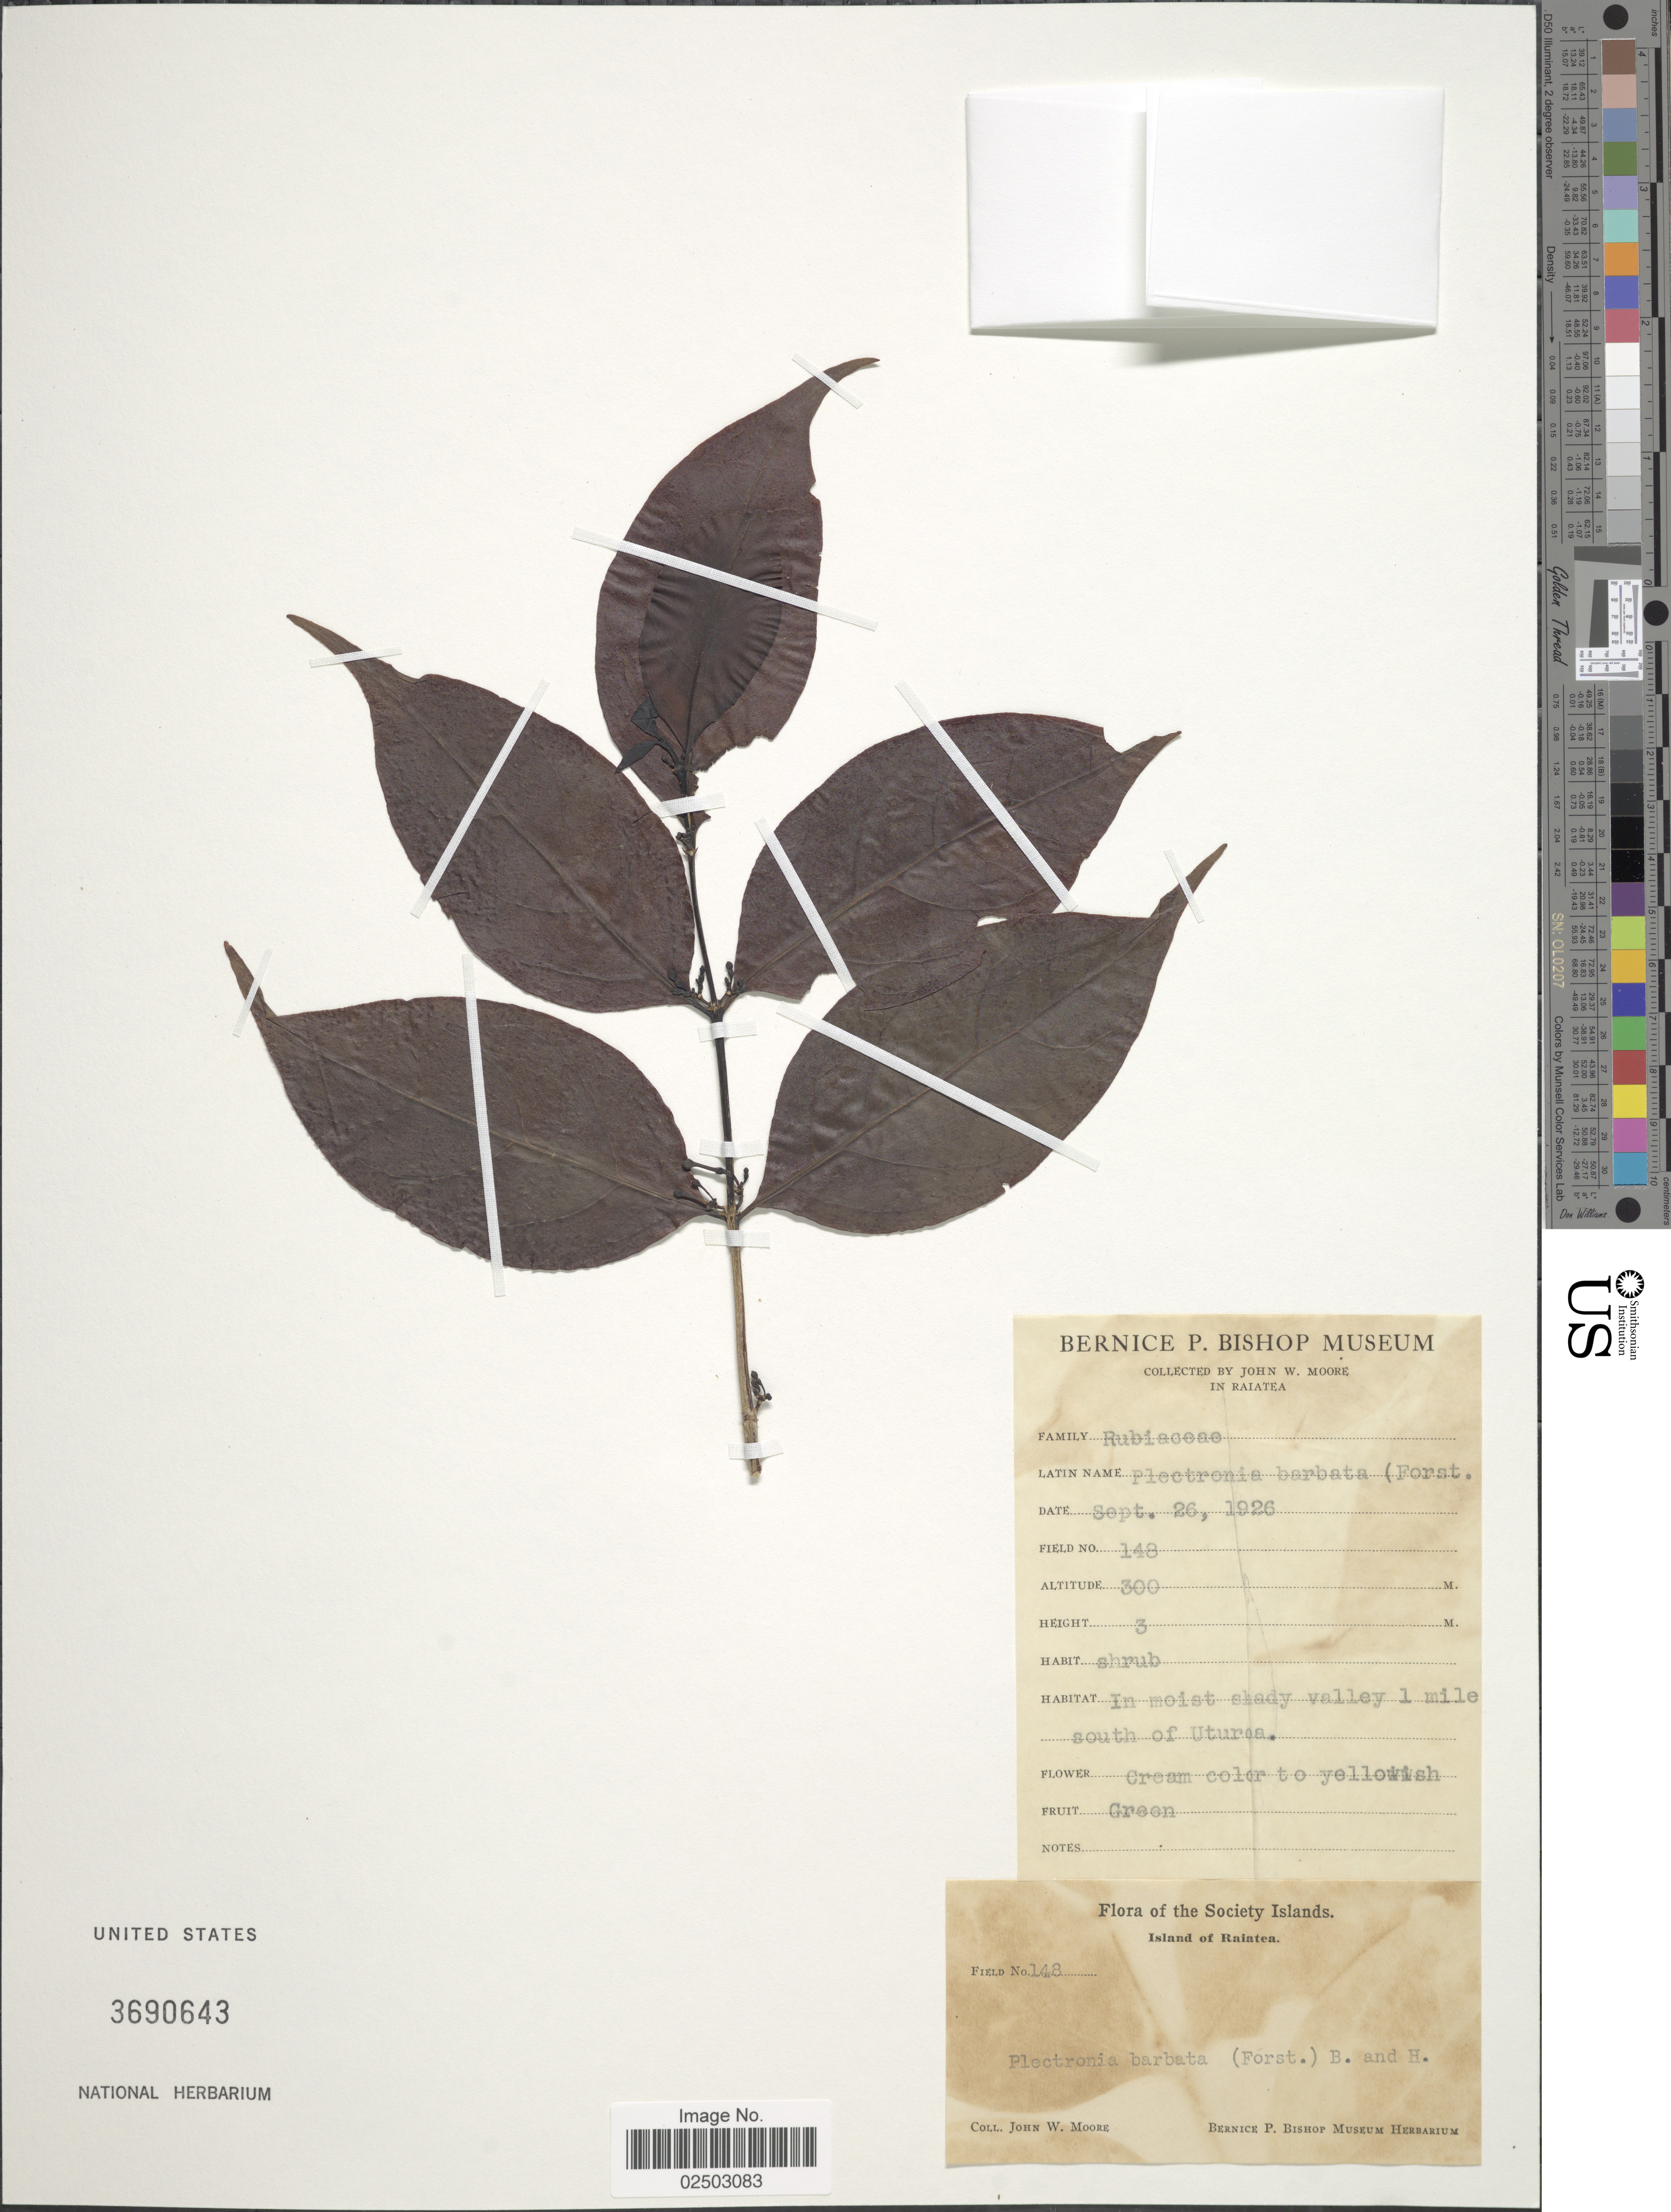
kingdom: Plantae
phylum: Tracheophyta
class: Magnoliopsida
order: Gentianales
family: Rubiaceae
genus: Canthium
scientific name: Canthium barbatum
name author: (G. Forst.) Seem.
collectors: J. Moore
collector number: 148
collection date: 1926-09-26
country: French Polynesia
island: Raiatea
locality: Society Islands, Island of Raiatea, in moist shady valley 1 mile south of Uturea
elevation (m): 91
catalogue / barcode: US 3690943